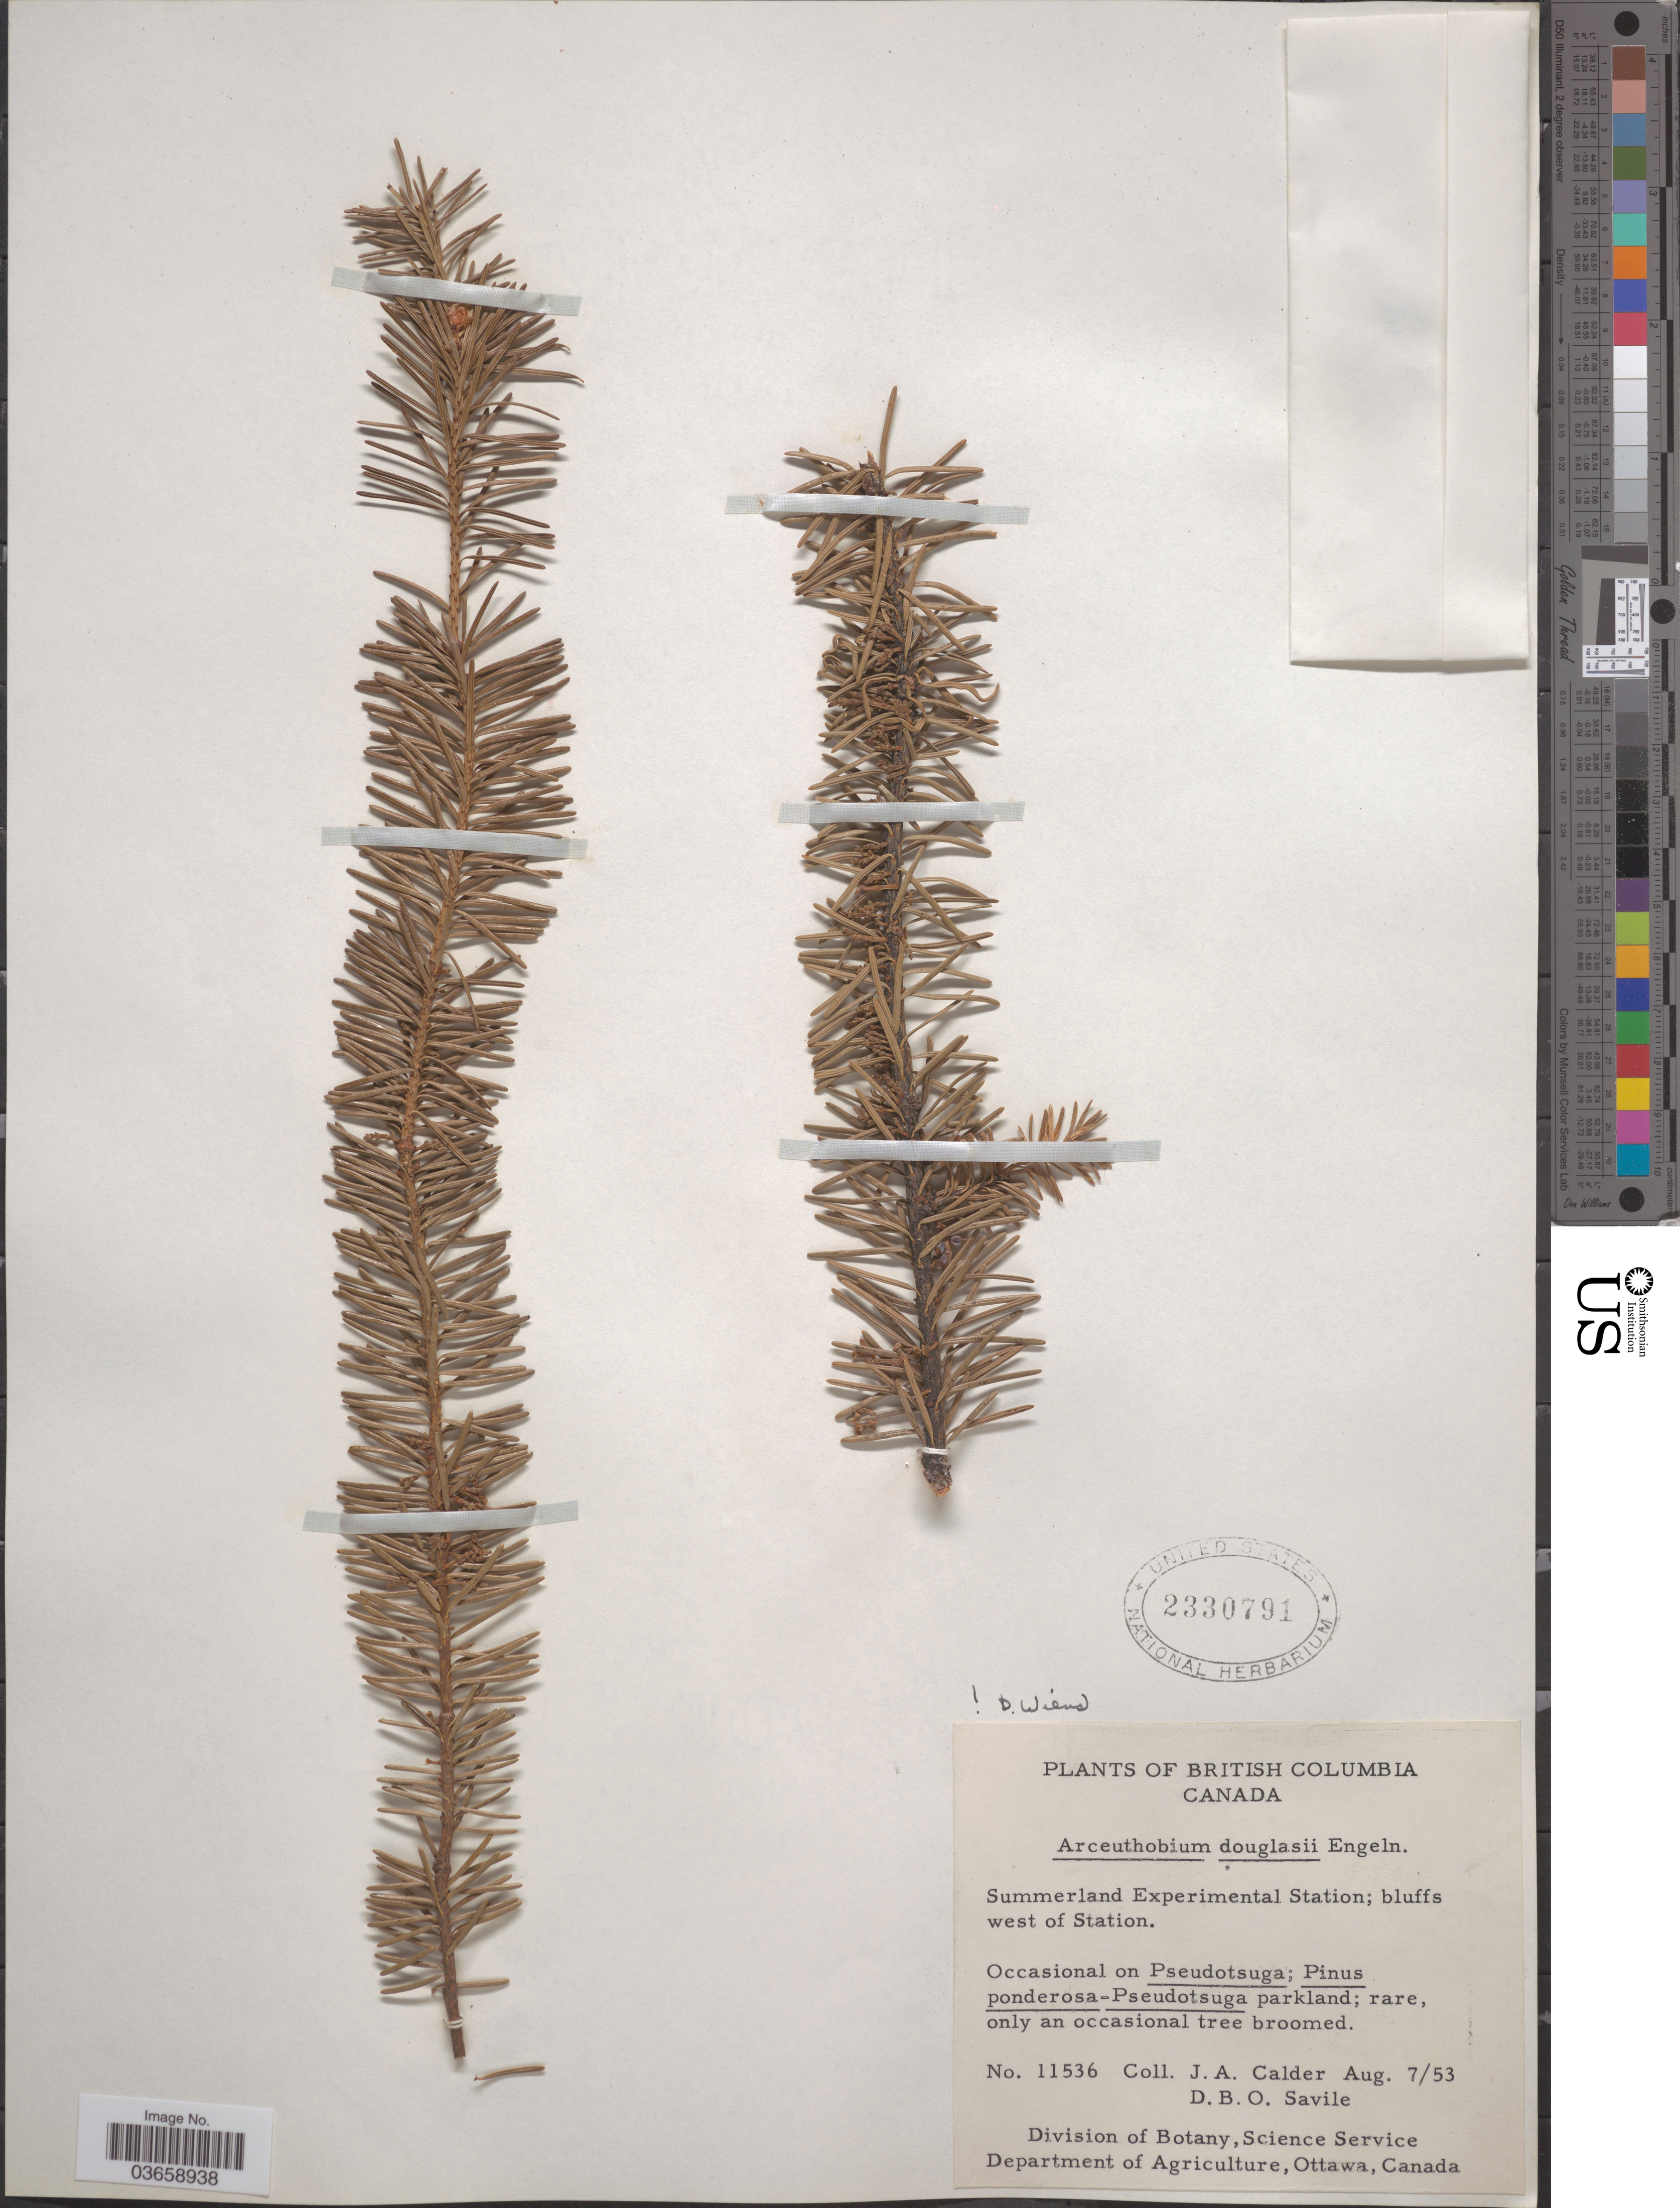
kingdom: Plantae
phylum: Tracheophyta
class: Magnoliopsida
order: Santalales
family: Viscaceae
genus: Arceuthobium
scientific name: Arceuthobium douglasii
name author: Engelm. in G.M. Wheeler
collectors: J. A. Calder & D. Savile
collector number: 11536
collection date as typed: Transcribed d/m/y: 7/8/53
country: Canada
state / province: British Columbia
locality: Summerland Experimental Station; bluffs west of Station.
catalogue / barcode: US 2330791